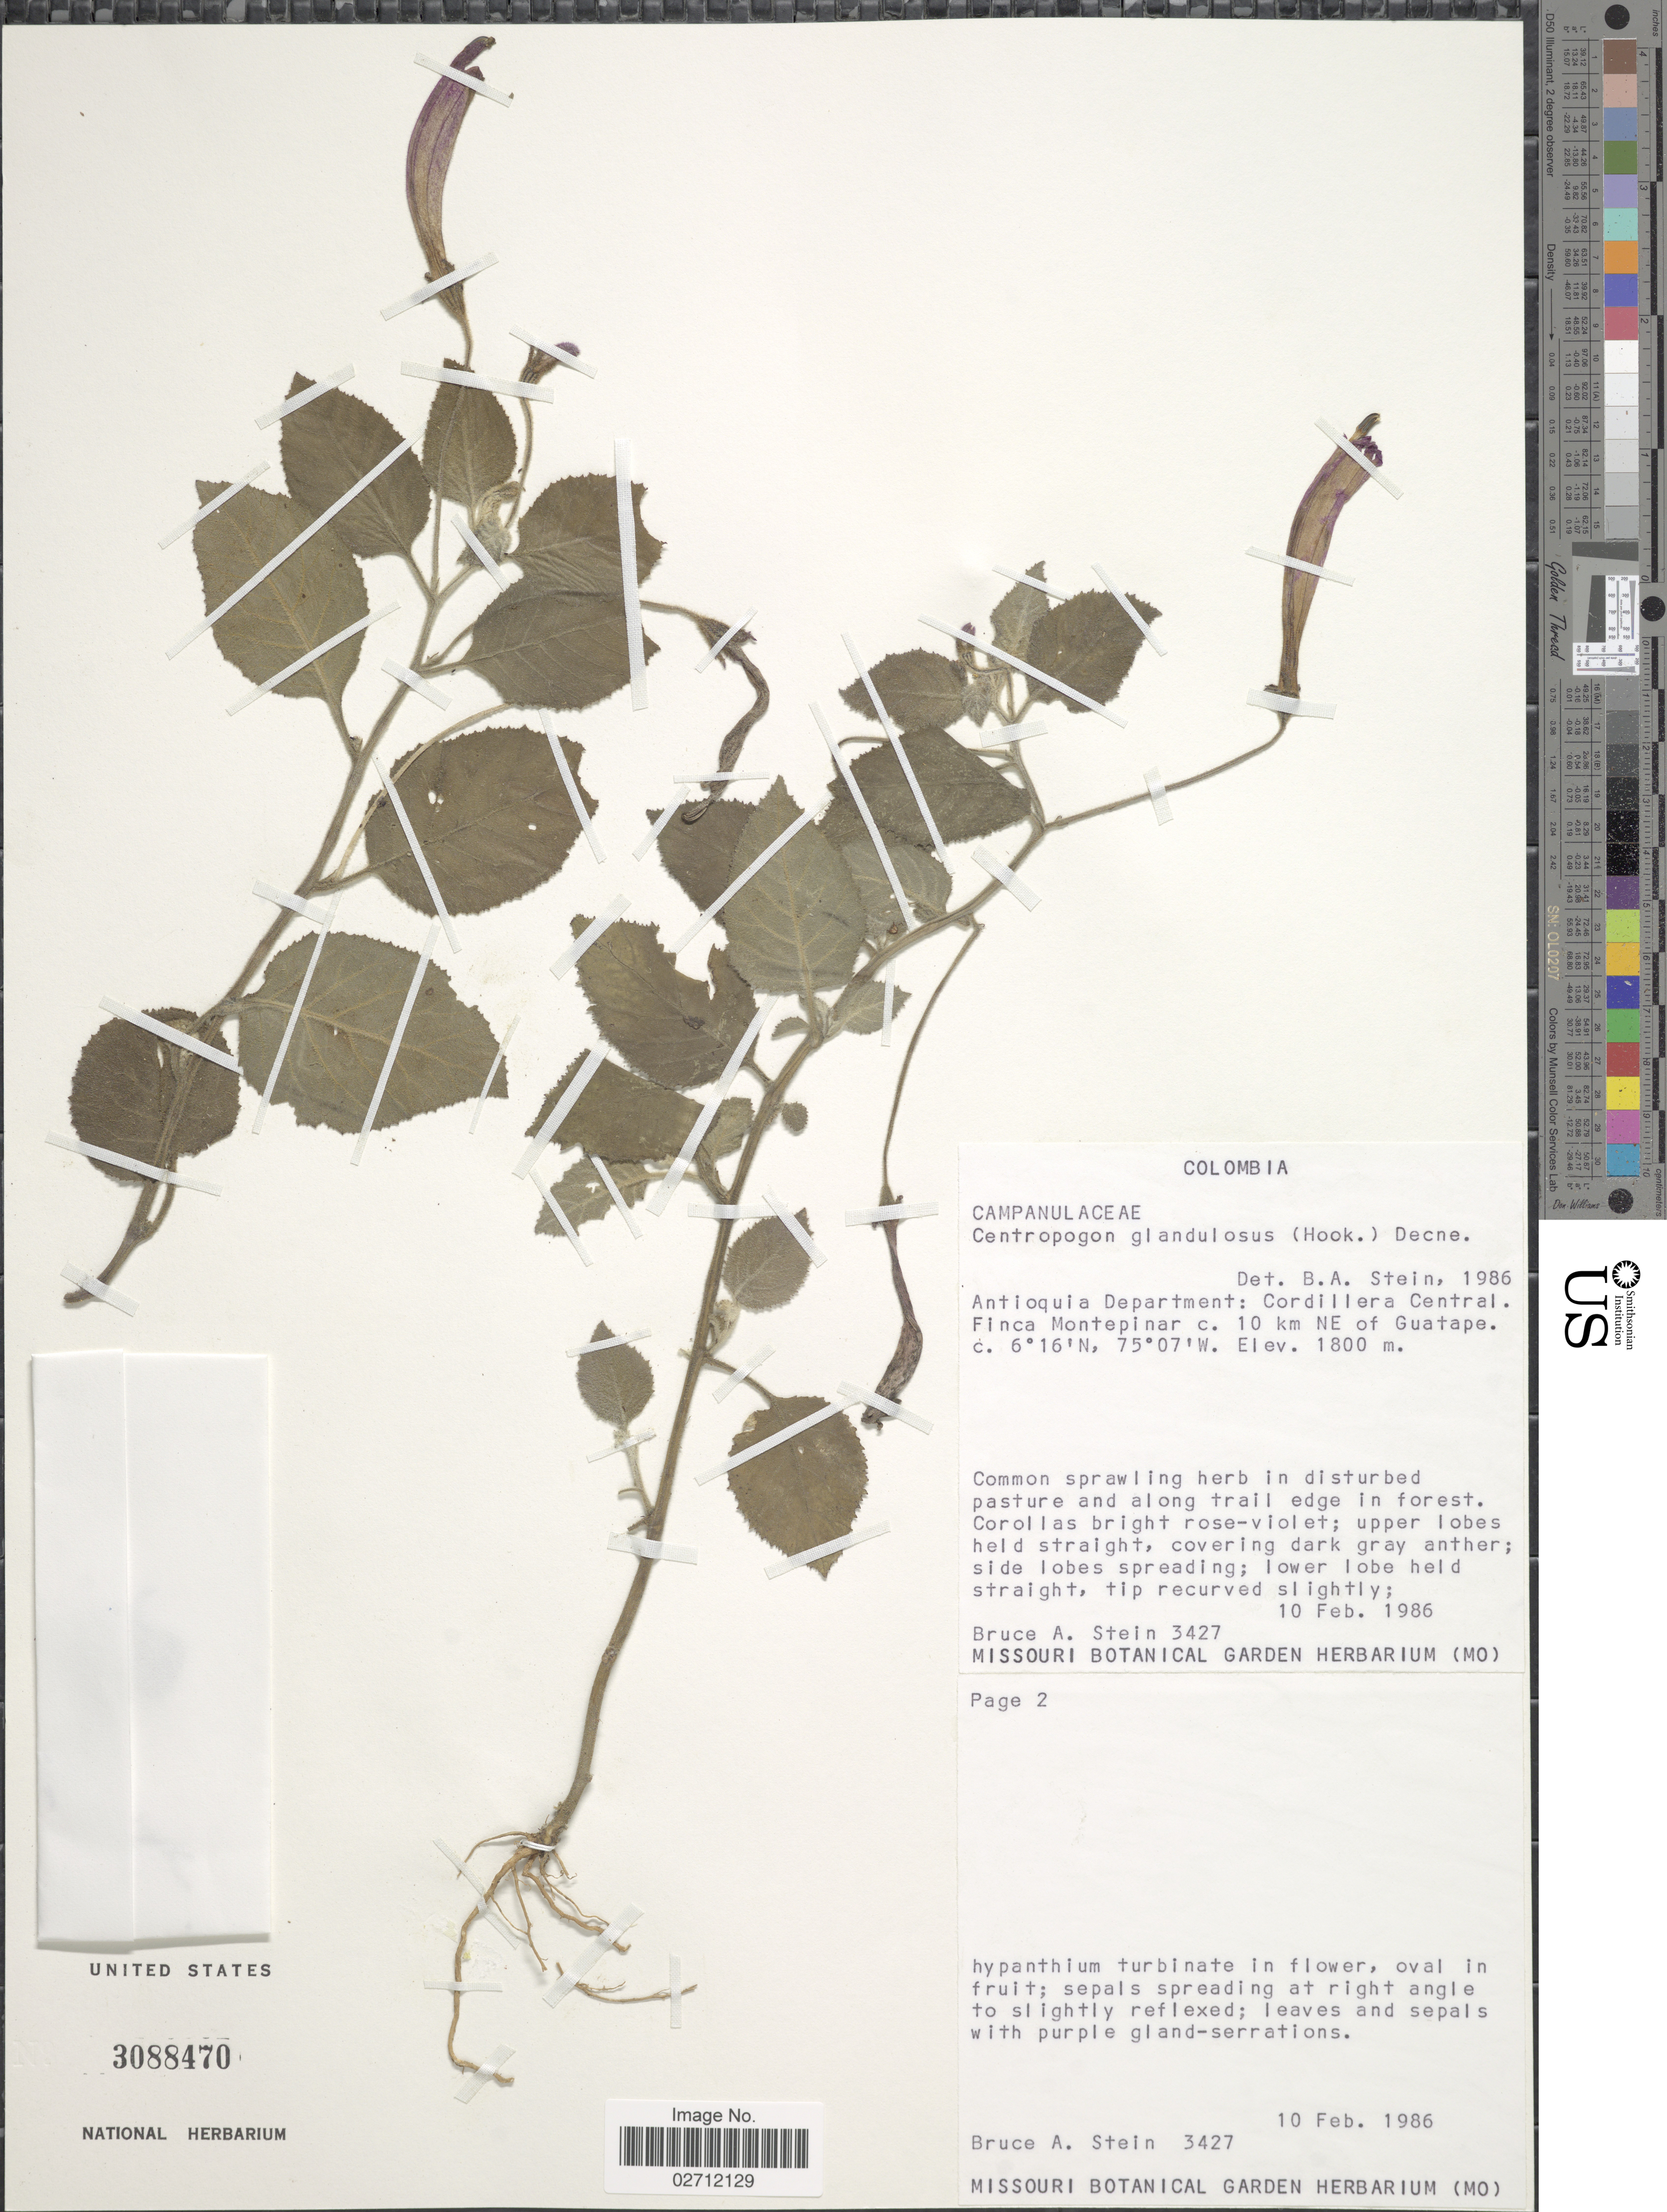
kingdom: Plantae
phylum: Tracheophyta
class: Magnoliopsida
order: Asterales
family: Campanulaceae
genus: Centropogon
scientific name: Centropogon glandulosus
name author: (Hook.) Decne.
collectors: B. A. Stein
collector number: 3427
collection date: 1986-02-10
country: Colombia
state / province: Antioquia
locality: Cordillera Central, Finca Montepinar c. 10 km NE of Guatape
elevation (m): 1800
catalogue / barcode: US 3088470